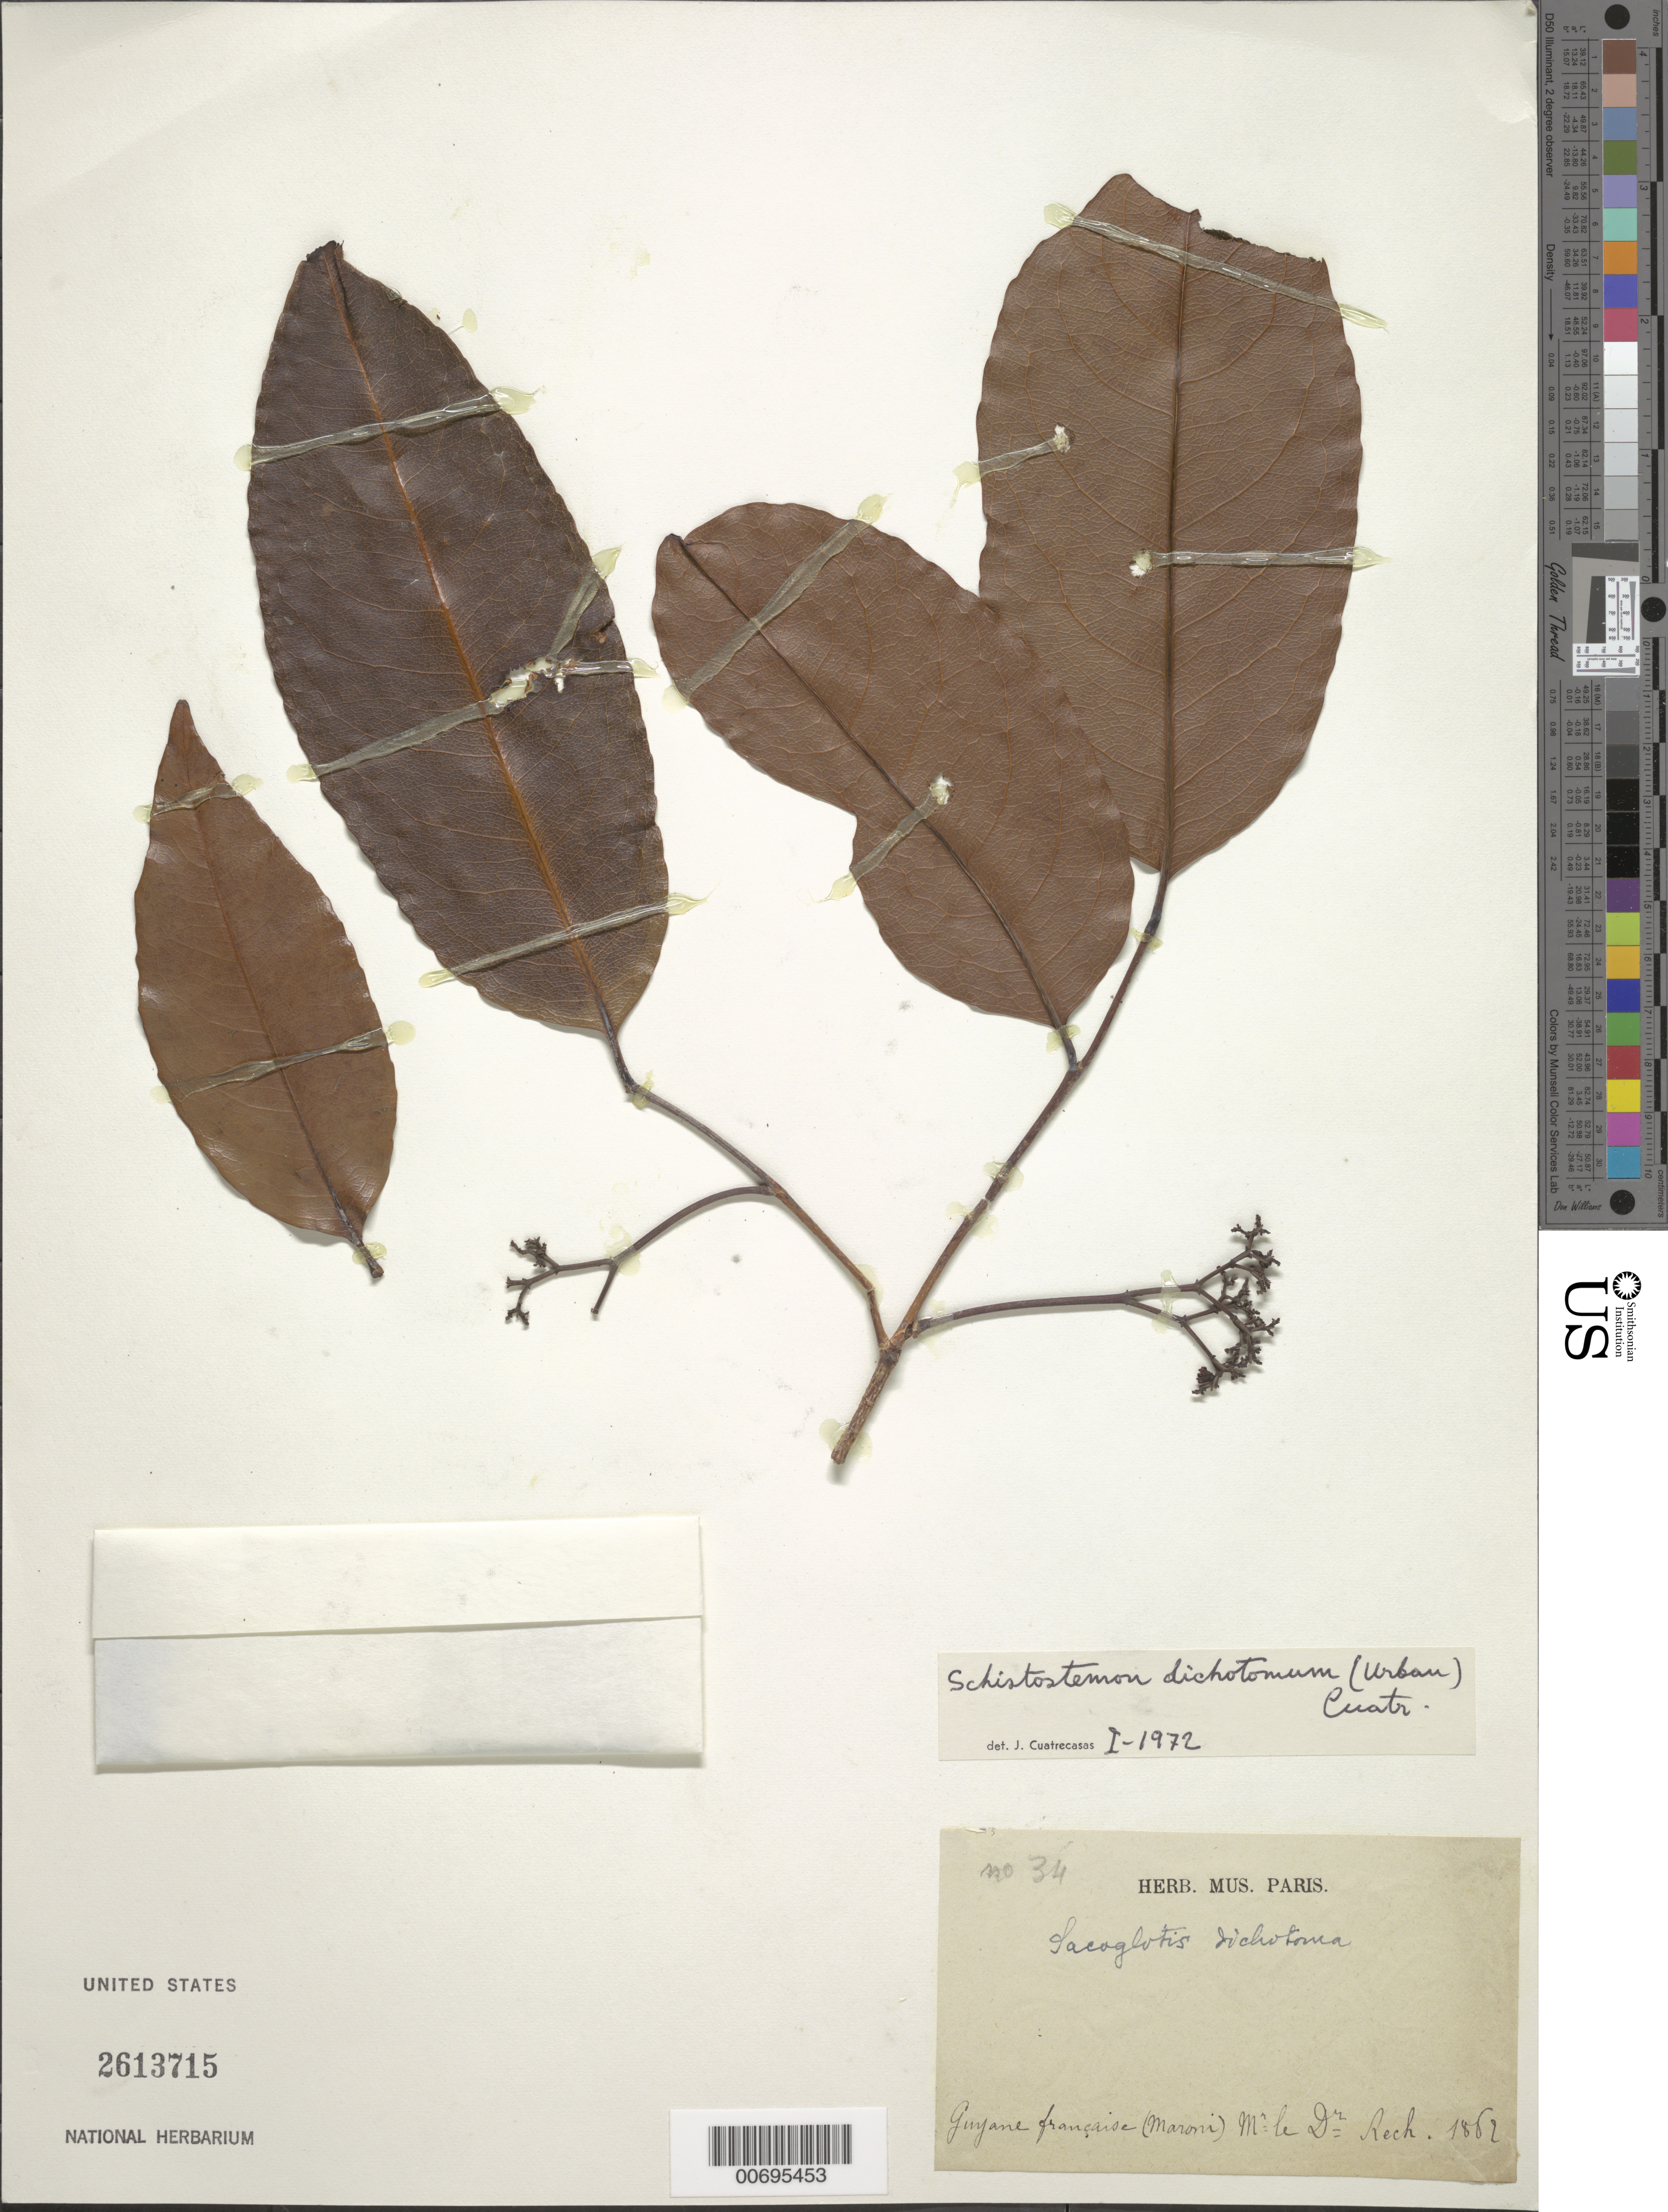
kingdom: Plantae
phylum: Tracheophyta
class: Magnoliopsida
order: Malpighiales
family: Humiriaceae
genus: Schistostemon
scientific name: Schistostemon dichotomus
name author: (Urb.) Cuatrec.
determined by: Cuatrecasas, J.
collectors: Rech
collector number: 34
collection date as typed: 1862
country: French Guiana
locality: Maroni R.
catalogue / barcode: US 2613715